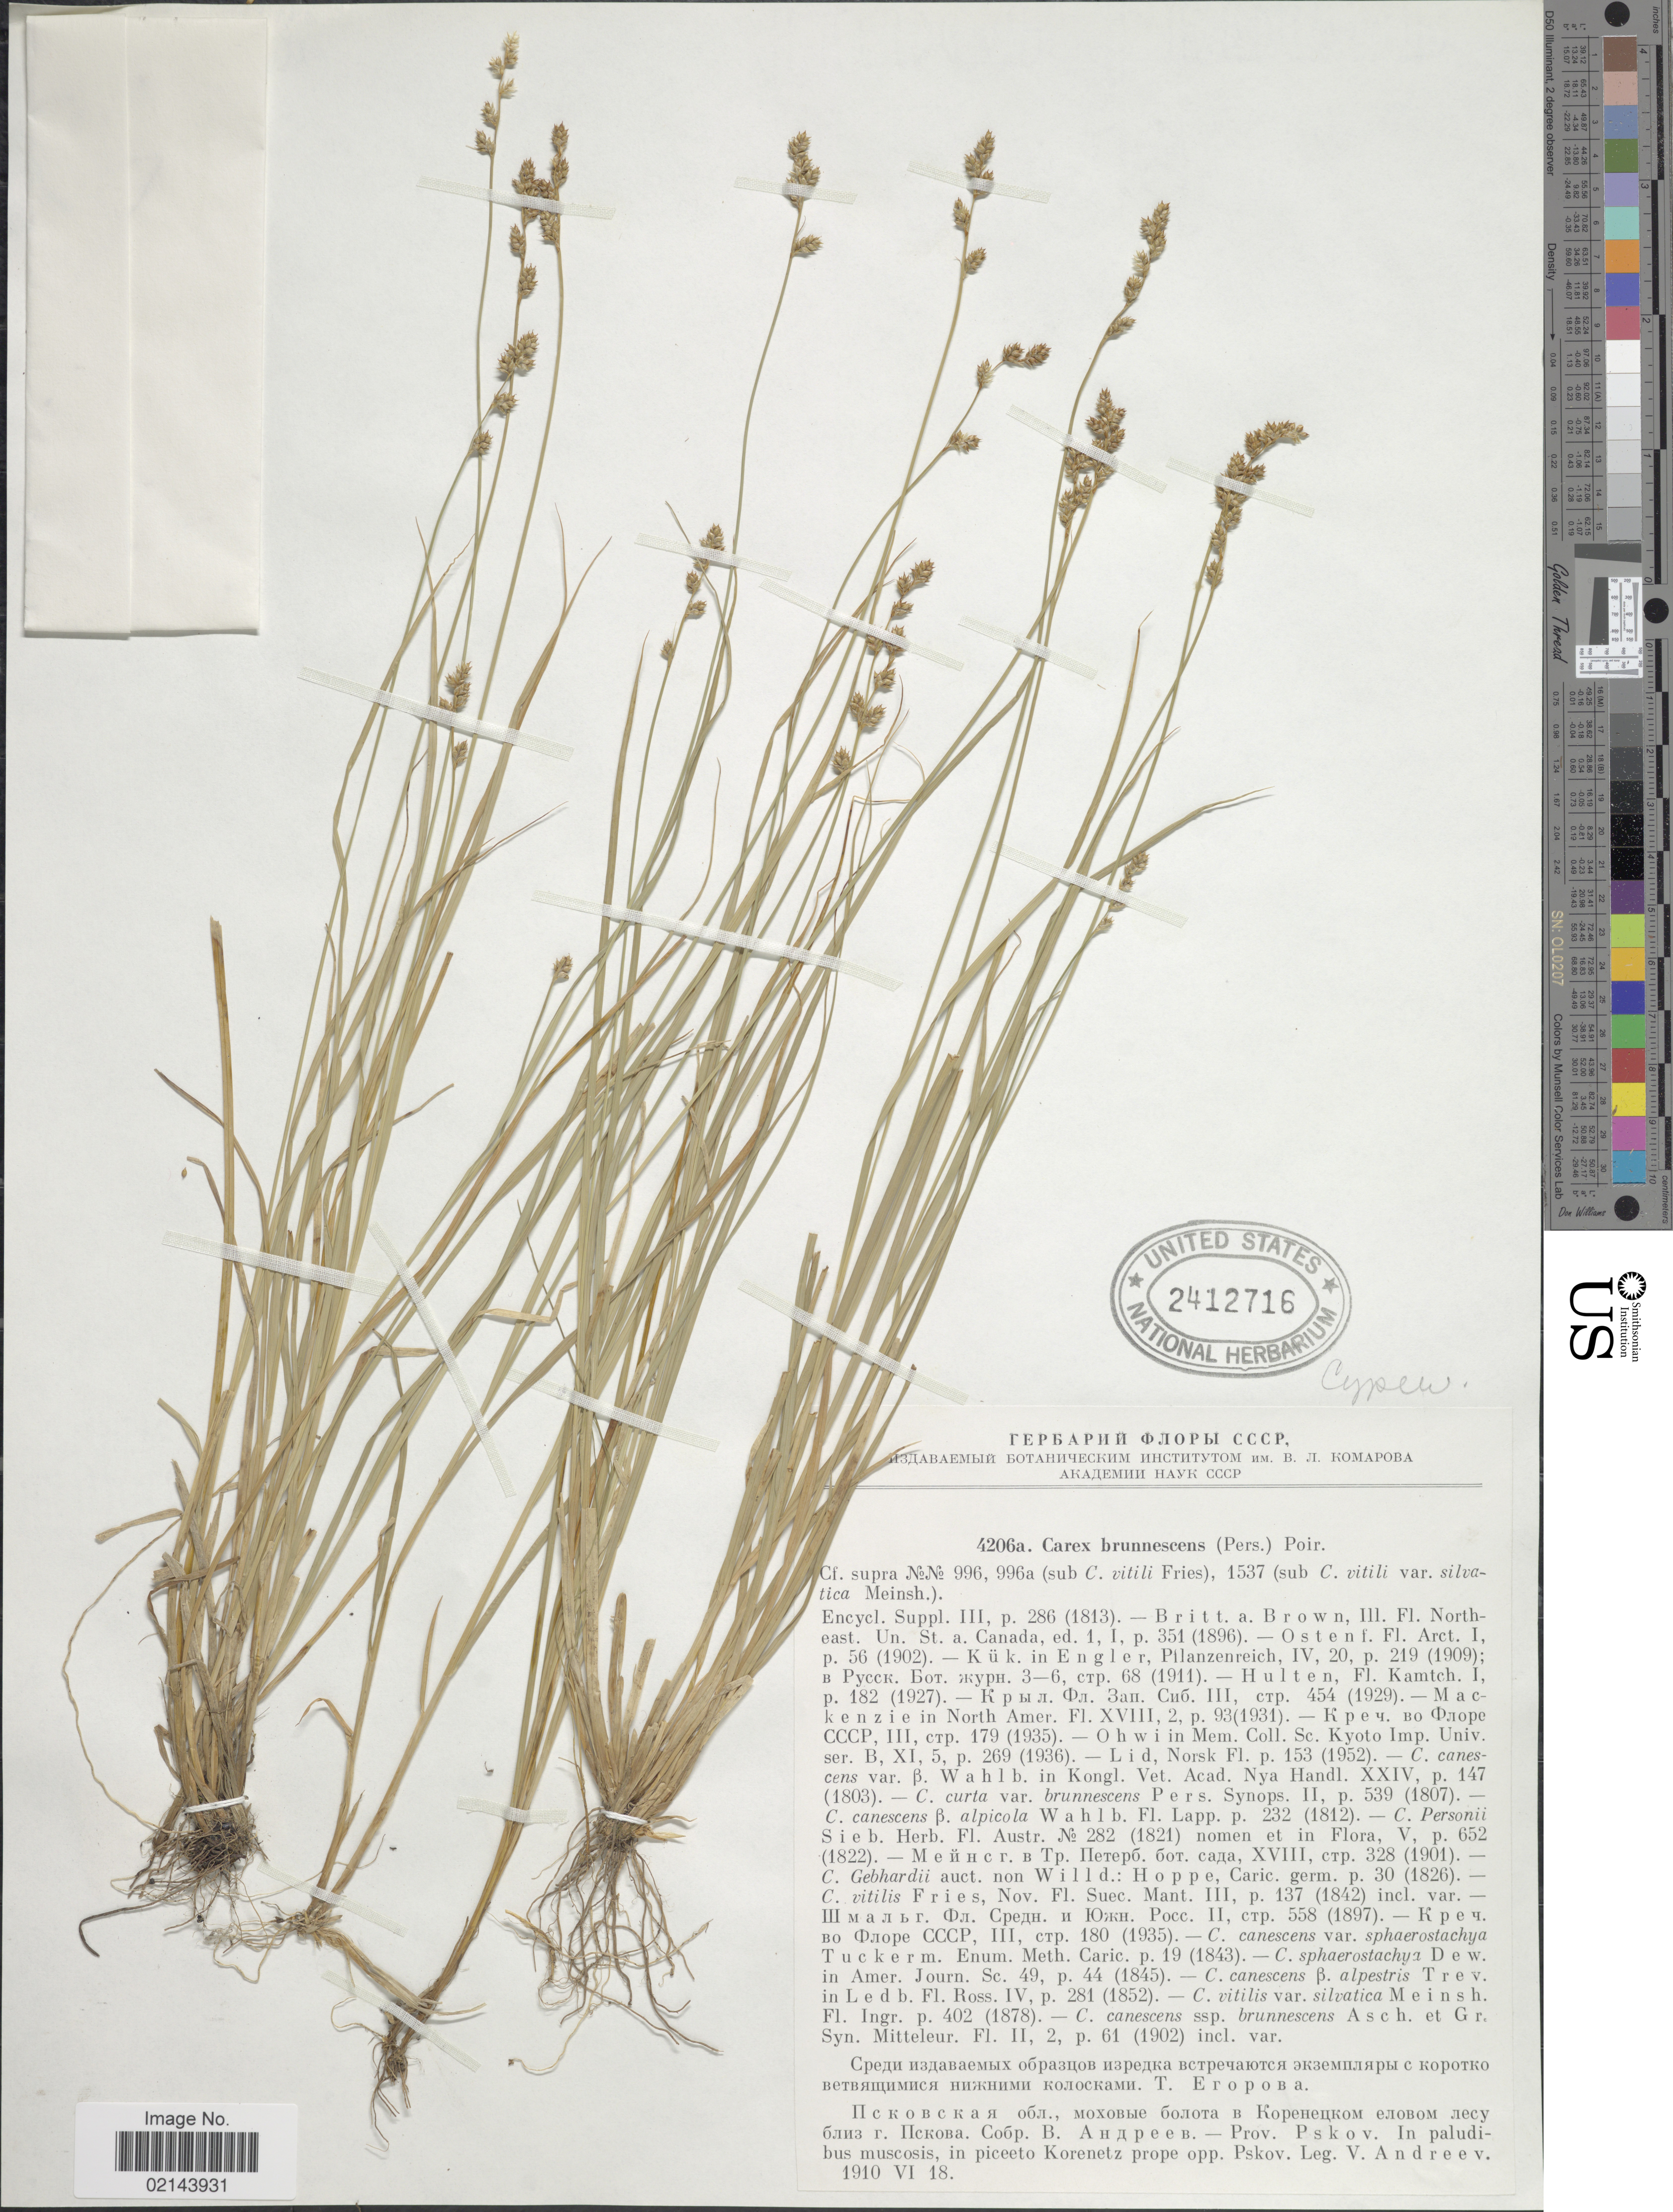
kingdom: Plantae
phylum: Tracheophyta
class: Liliopsida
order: Poales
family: Cyperaceae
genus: Carex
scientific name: Carex brunnescens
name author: (Pers.) Poir.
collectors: V. Andreev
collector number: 4206a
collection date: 1910-06-18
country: Russian Federation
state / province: Pskov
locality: In piceeto Korenetz prope opp. Pskov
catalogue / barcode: US 2412716